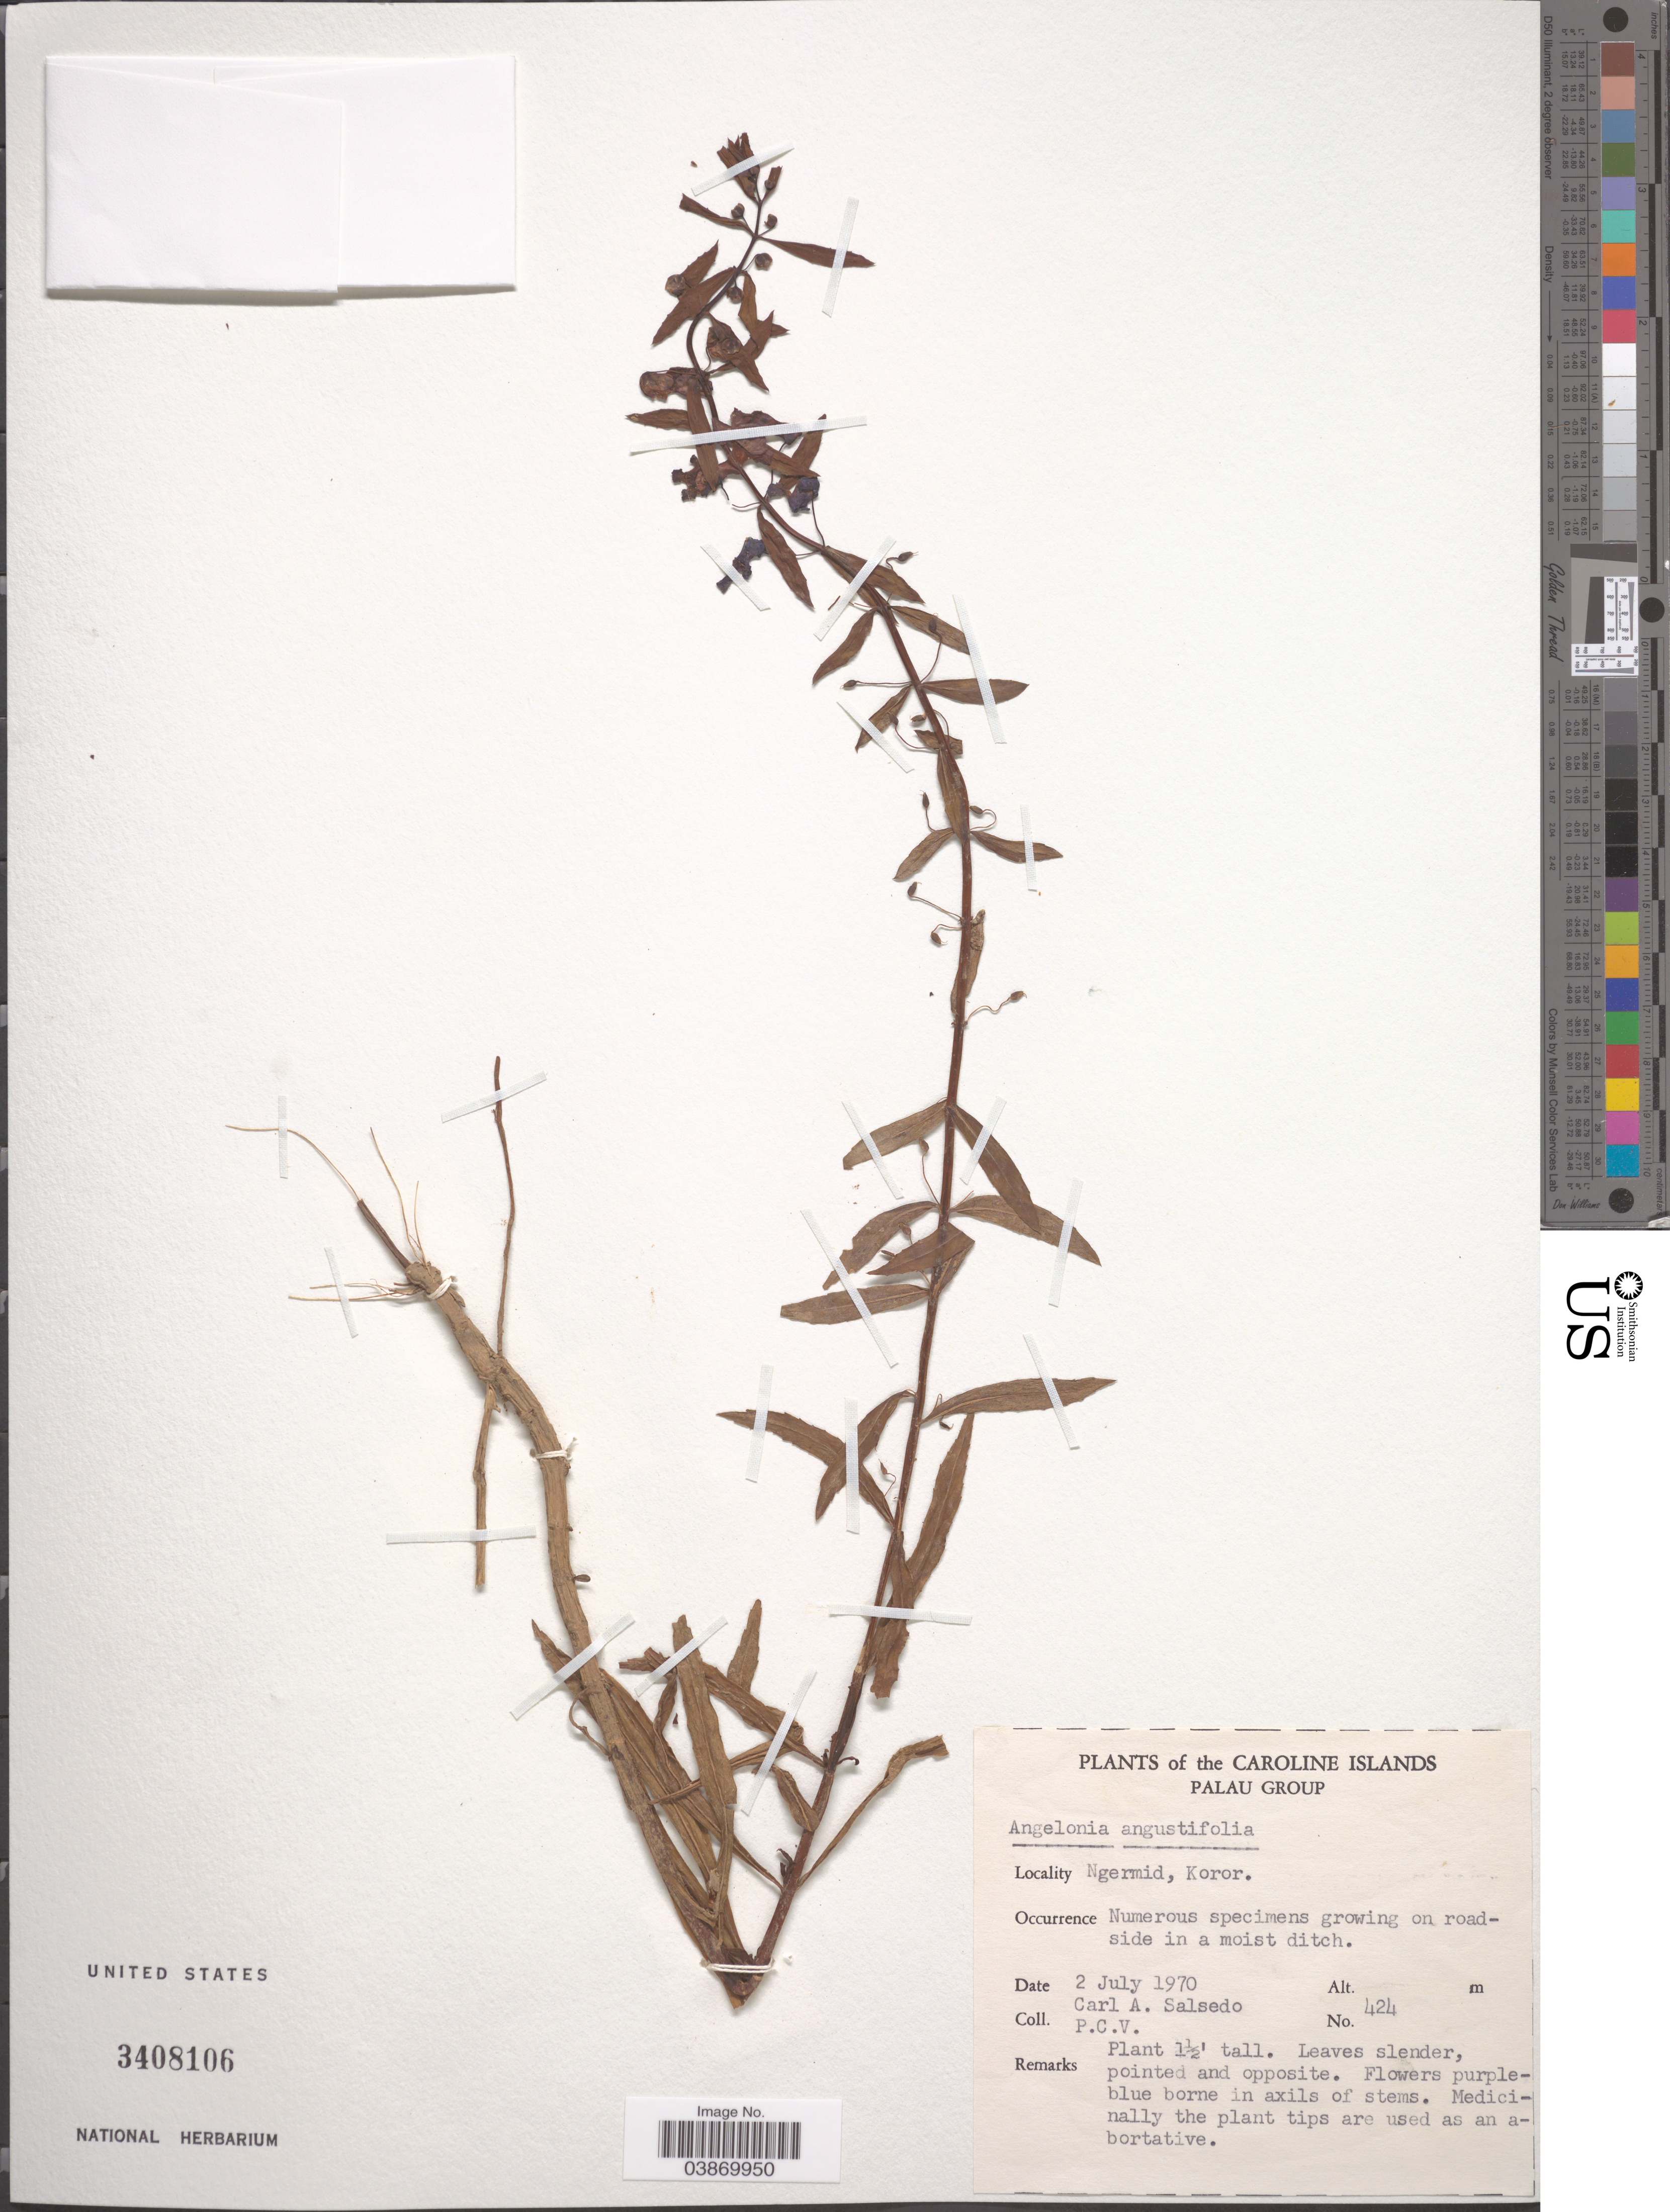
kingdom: Plantae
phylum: Tracheophyta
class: Magnoliopsida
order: Lamiales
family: Plantaginaceae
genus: Angelonia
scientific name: Angelonia angustifolia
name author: Benth.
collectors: C.A. Salsedo & P. C. V.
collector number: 424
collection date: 1970-07-02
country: Palau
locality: The Caroline Islands. Palau Group. Ngermid, Koror.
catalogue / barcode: US 3408106